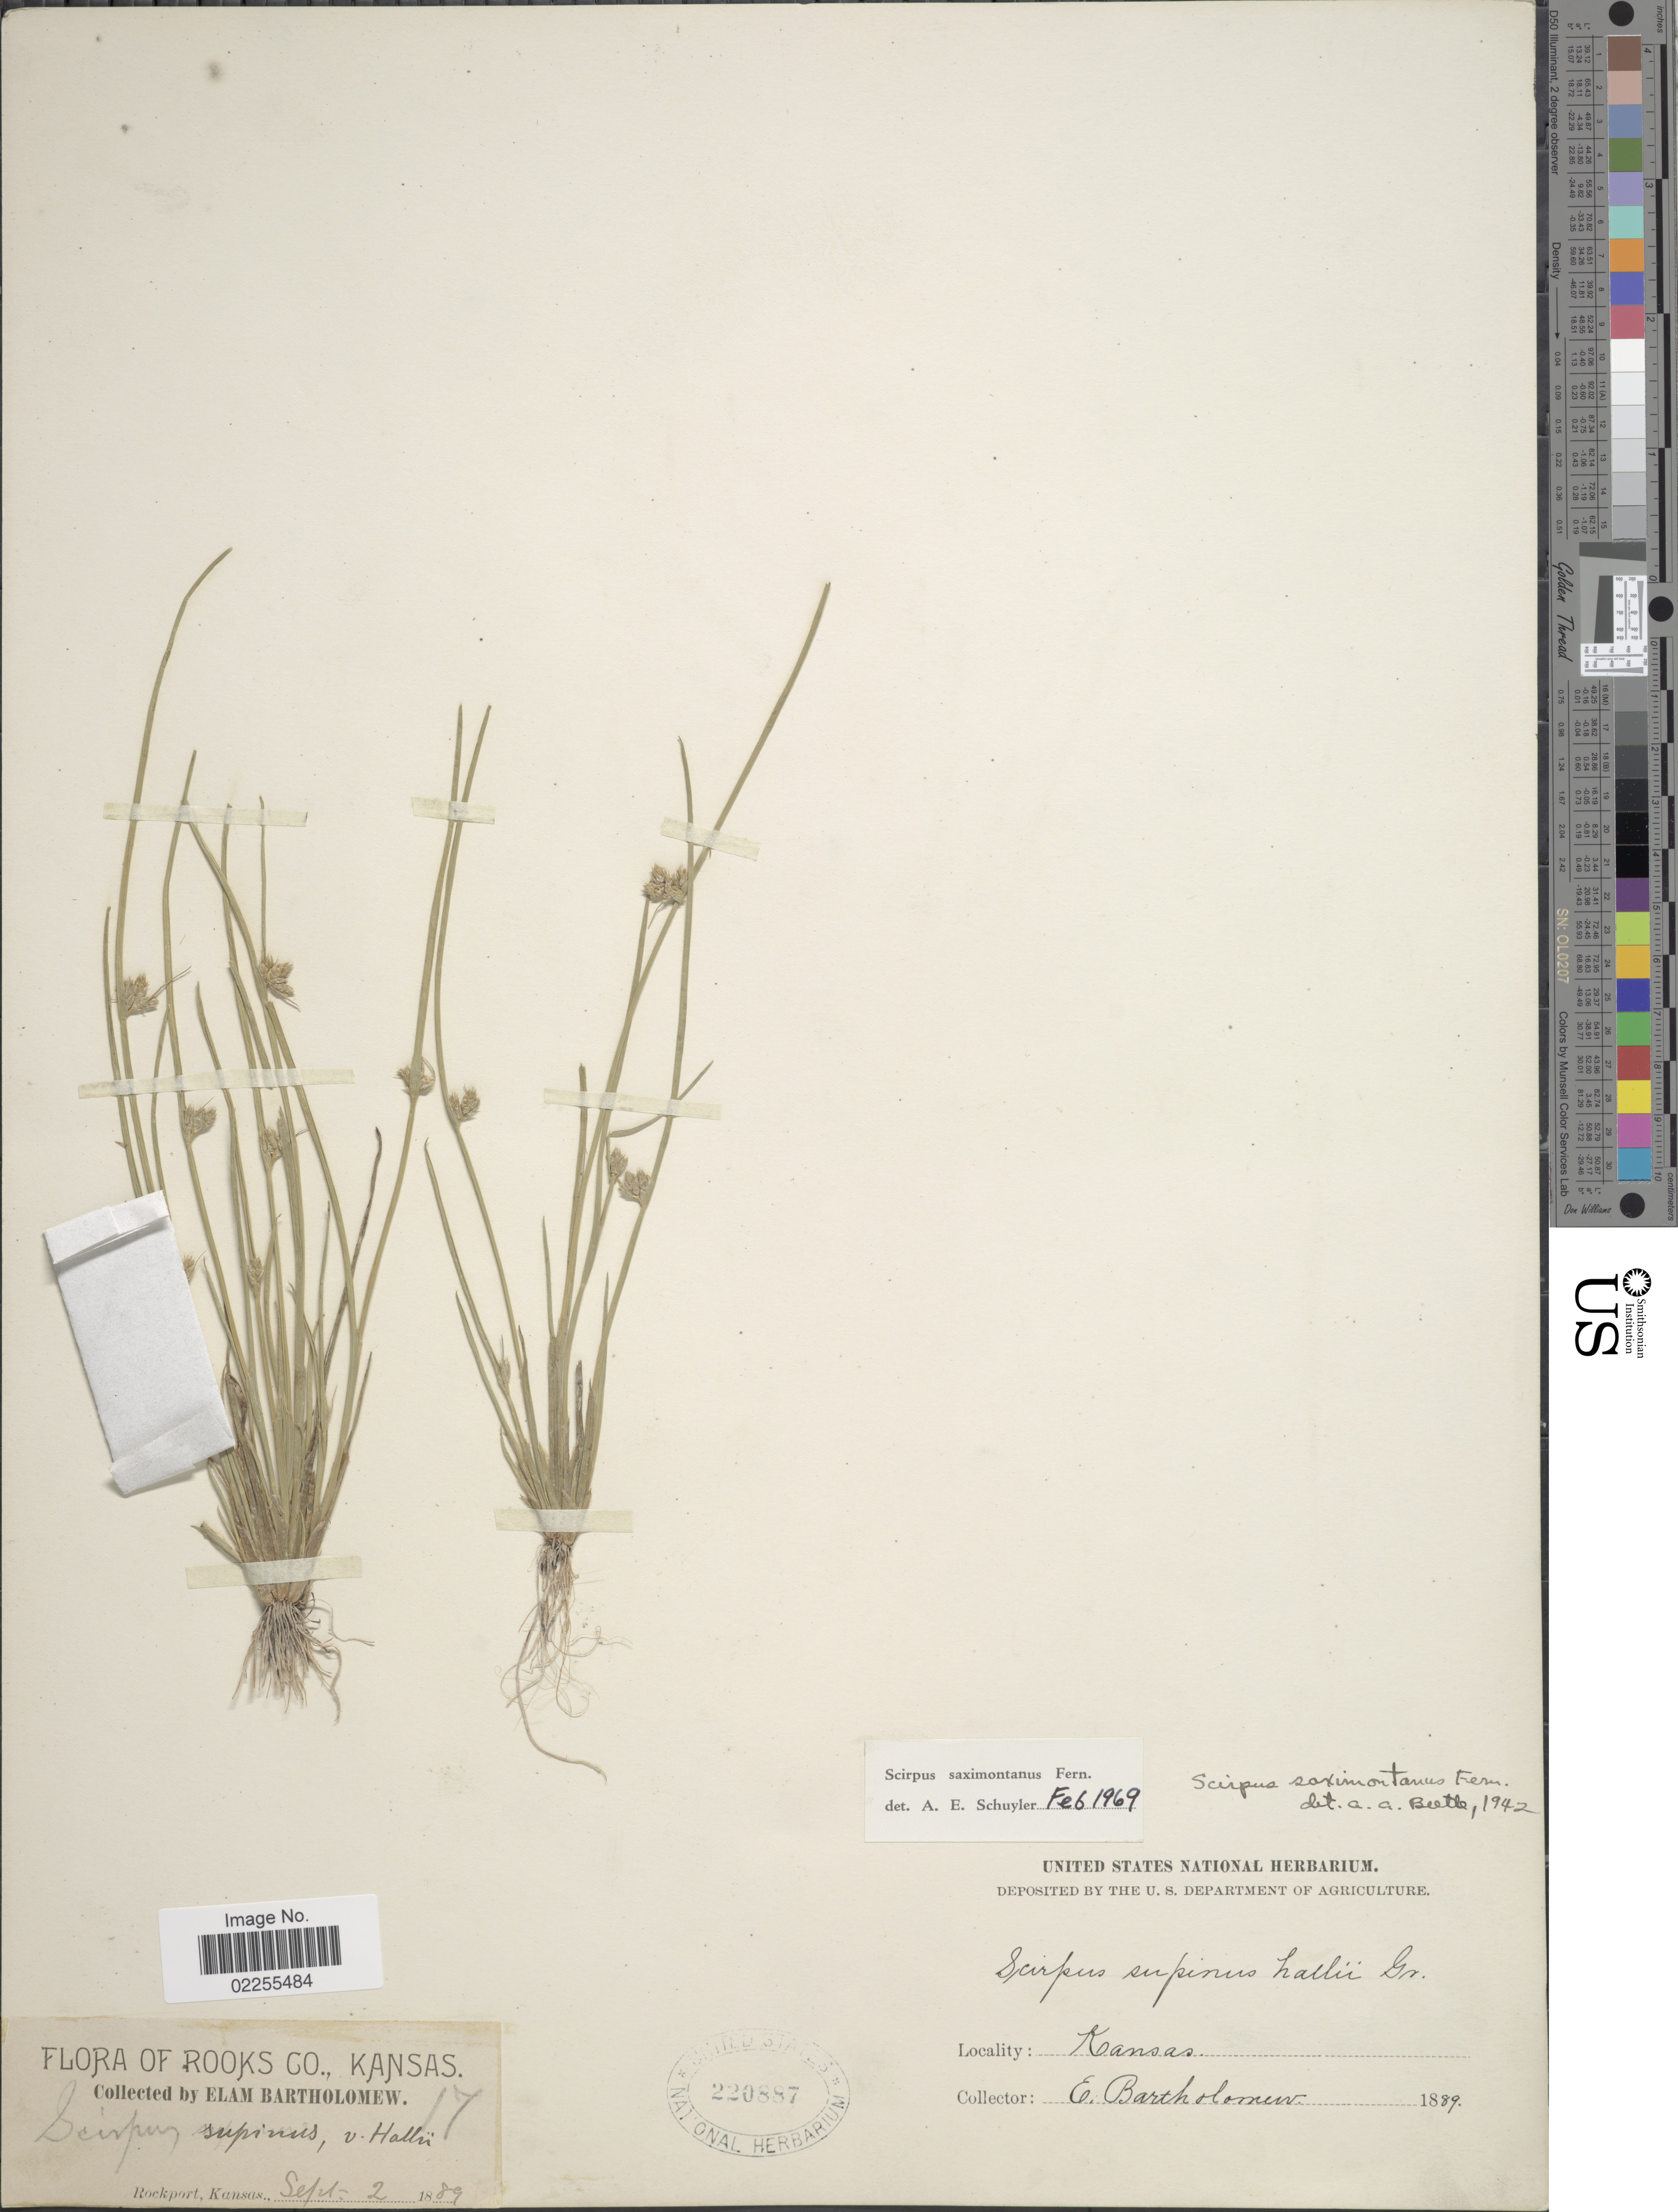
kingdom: Plantae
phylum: Tracheophyta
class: Liliopsida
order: Poales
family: Cyperaceae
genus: Schoenoplectus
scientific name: Schoenoplectus saximontanus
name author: (Fernald) J. Raynal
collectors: E. Bartholomew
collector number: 17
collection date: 1889-09-02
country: United States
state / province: Kansas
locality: Rooks Co., Rockport.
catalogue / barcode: US 220887